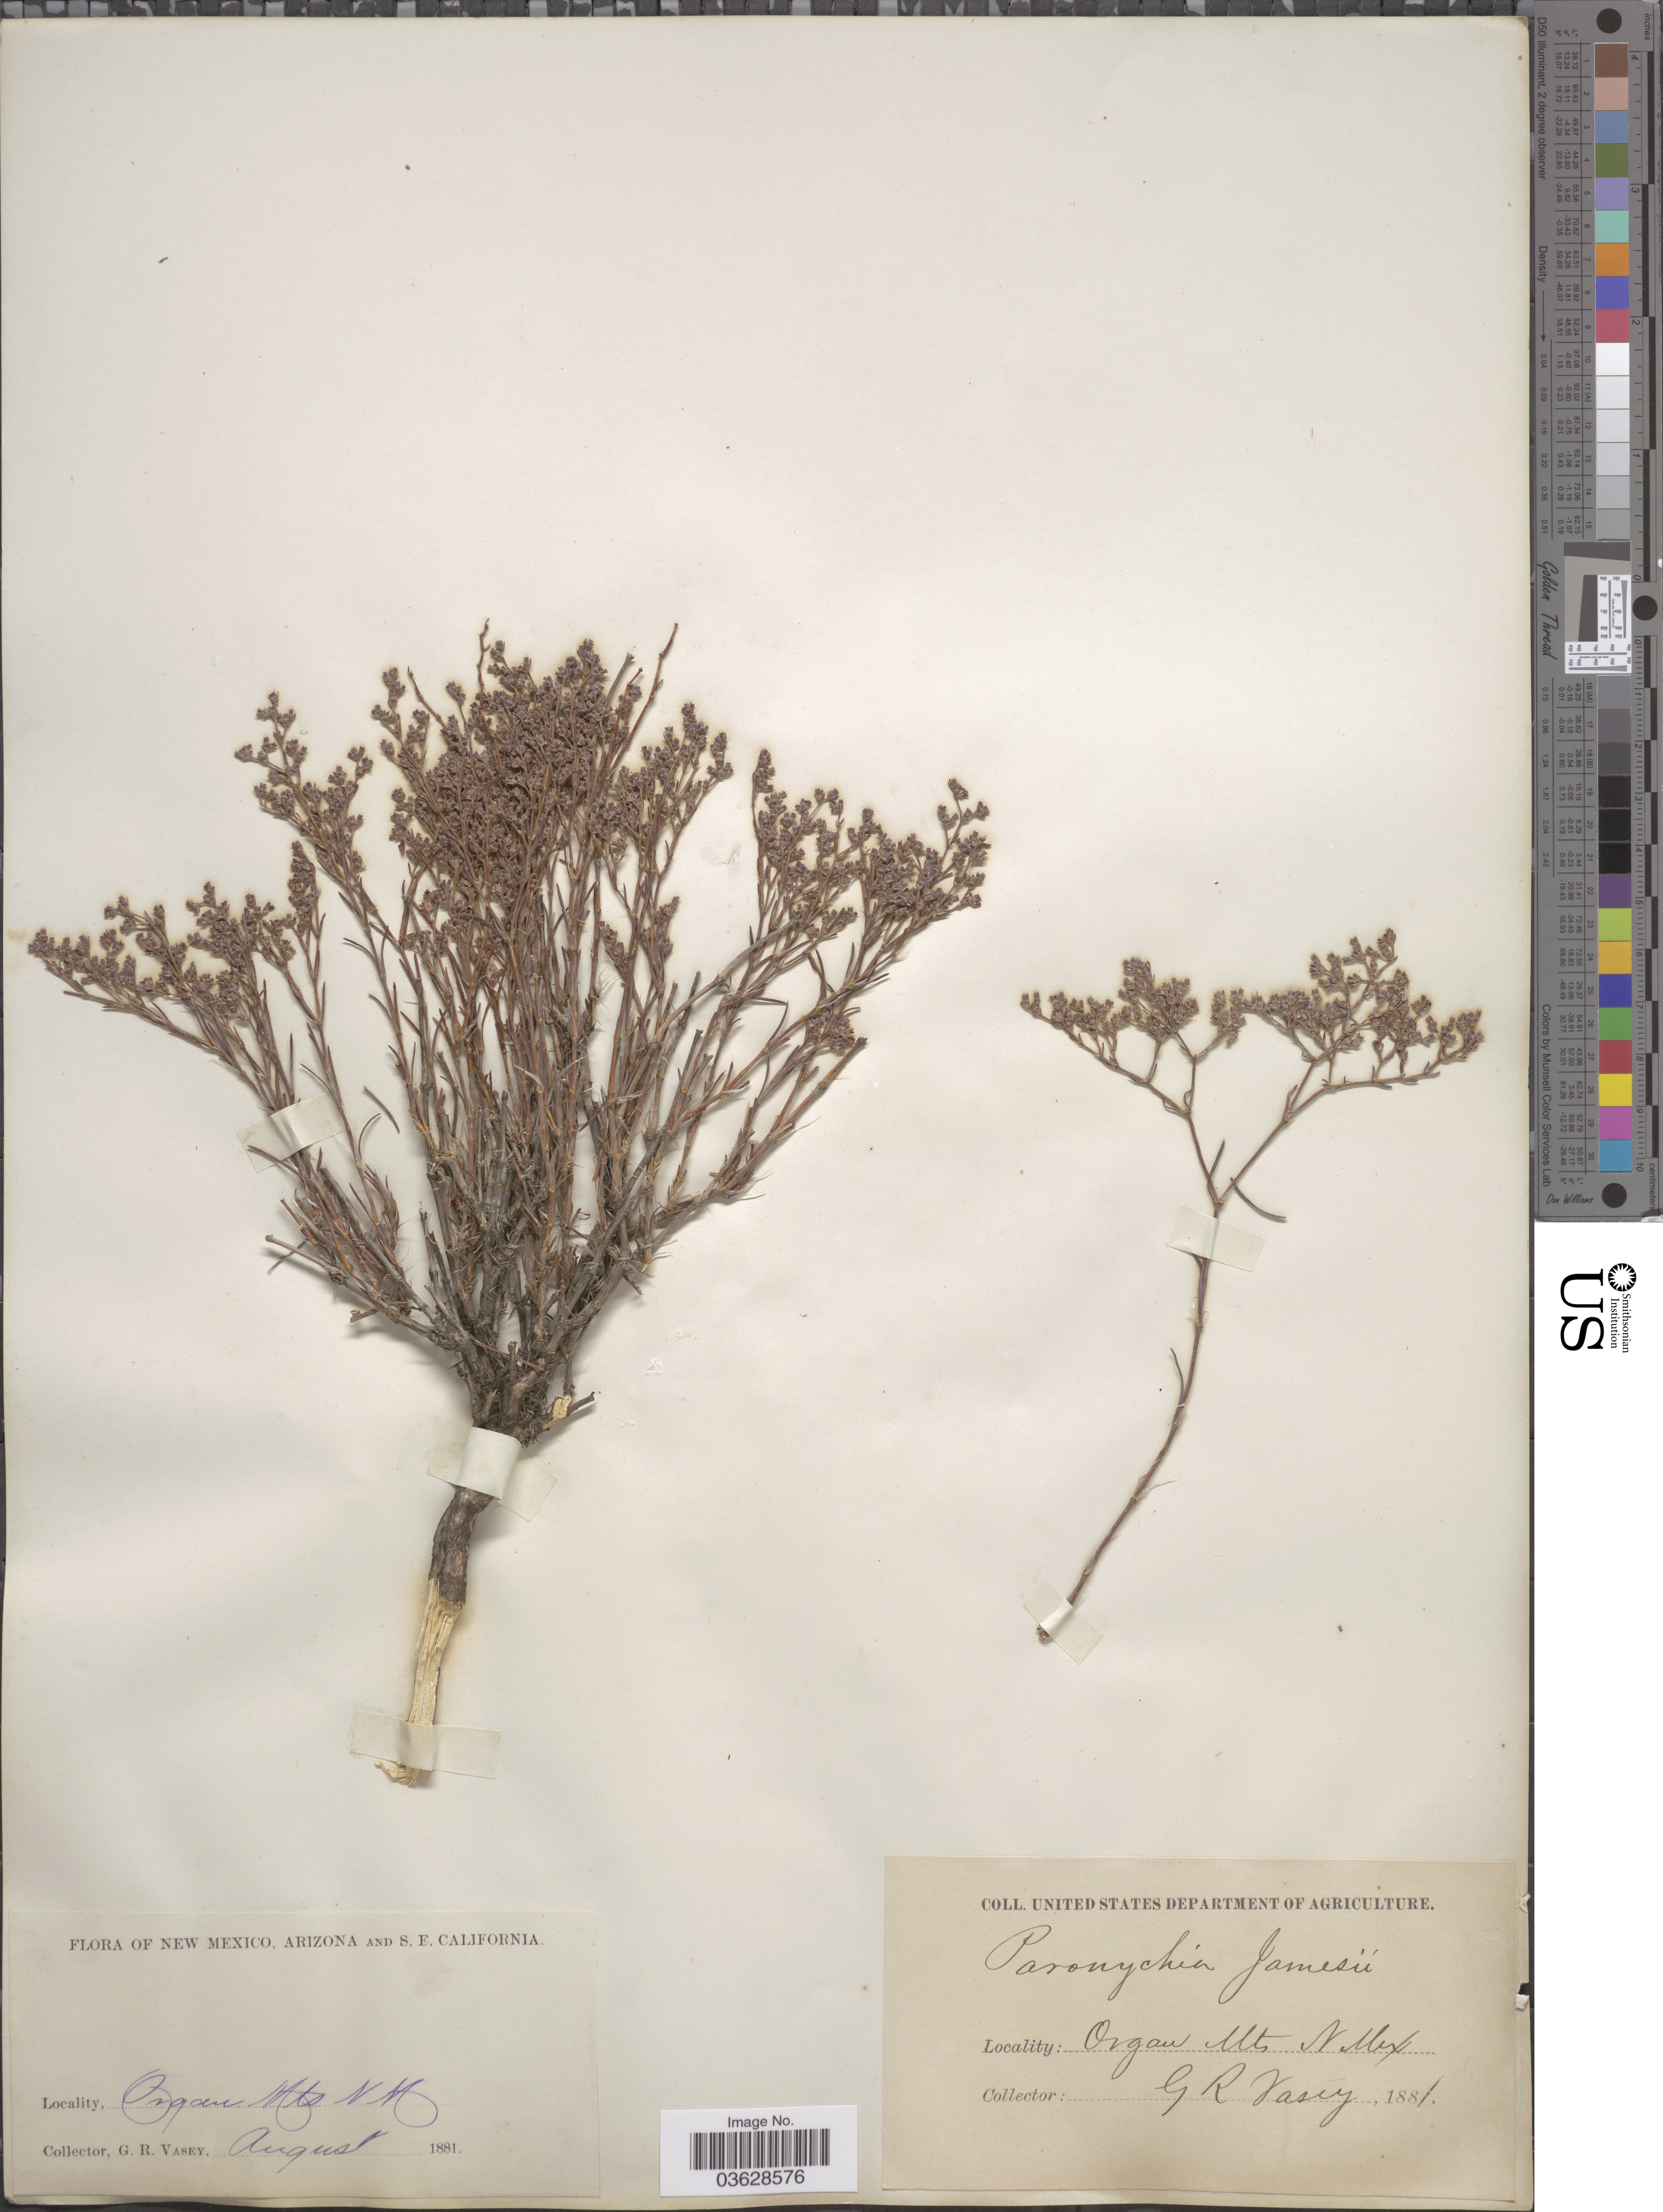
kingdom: Plantae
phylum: Tracheophyta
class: Magnoliopsida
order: Caryophyllales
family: Caryophyllaceae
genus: Paronychia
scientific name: Paronychia jamesii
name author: Torr. & A. Gray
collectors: G. R. Vasey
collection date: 1881-08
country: United States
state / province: New Mexico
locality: Organ Mts.